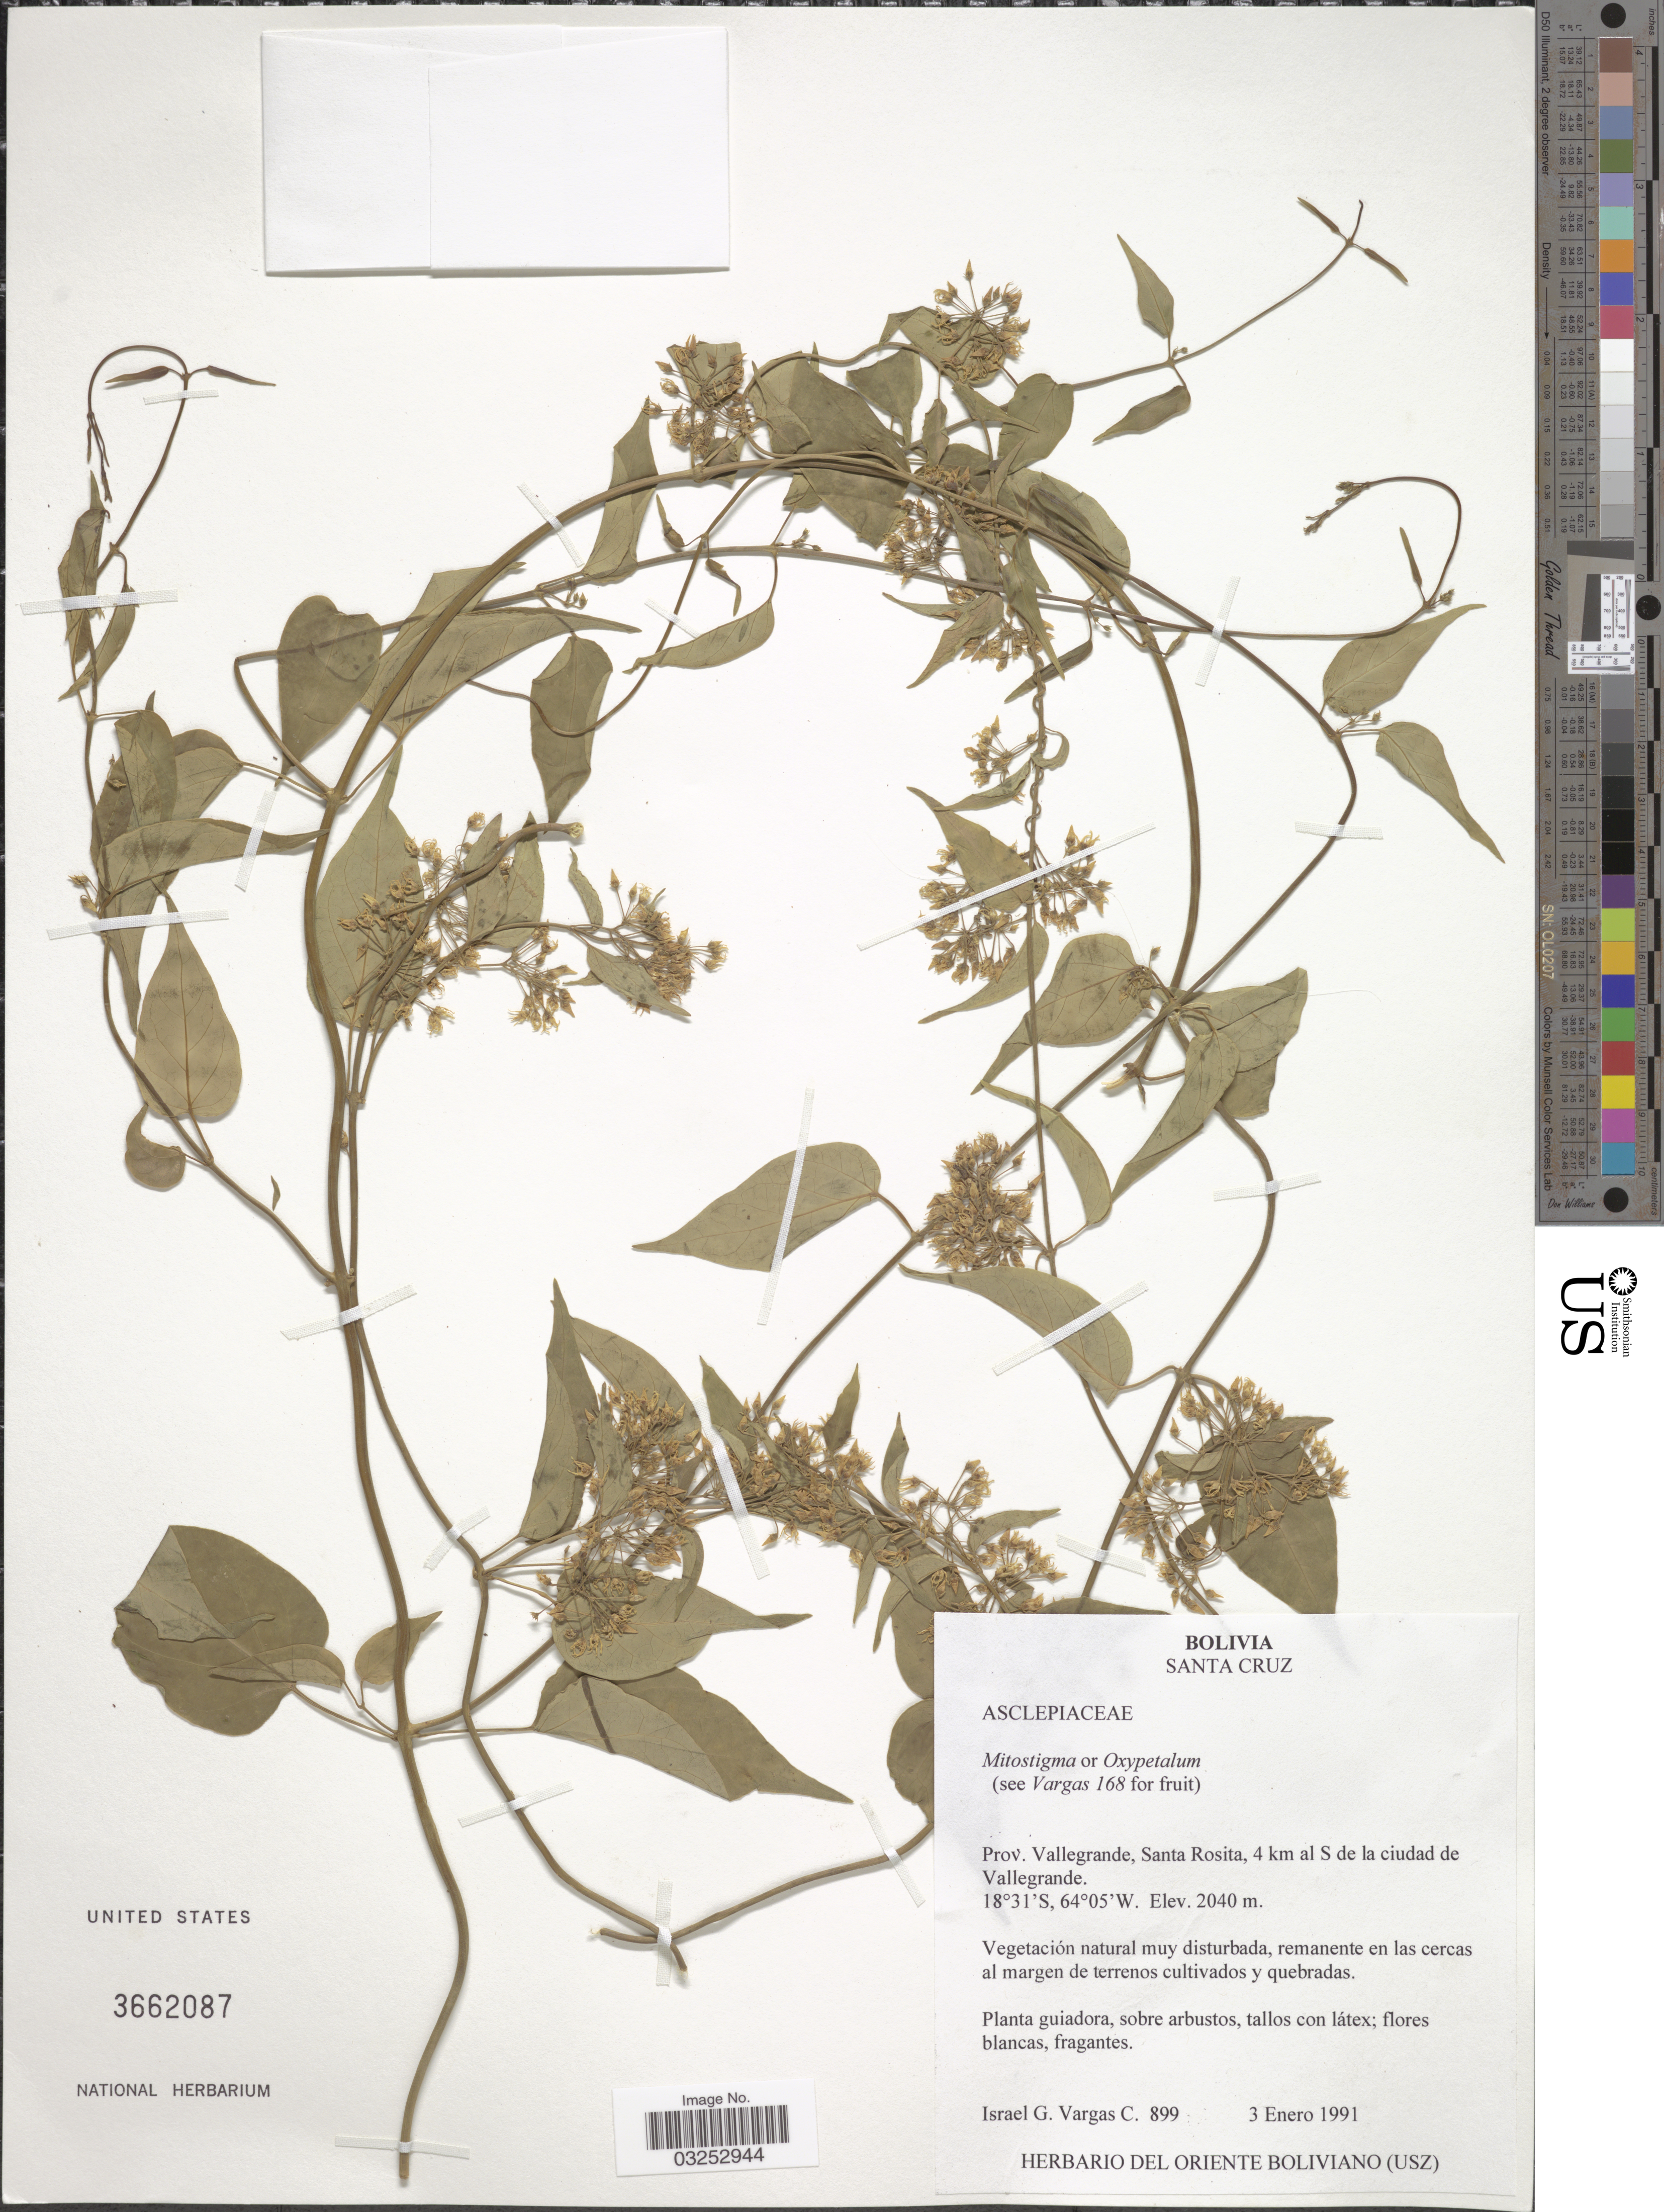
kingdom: Plantae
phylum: Tracheophyta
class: Magnoliopsida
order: Gentianales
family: Apocynaceae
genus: Mitostigma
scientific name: Mitostigma sp.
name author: Trautv.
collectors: I. G. Vargas C.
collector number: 899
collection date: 1991-01-03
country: Bolivia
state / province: Santa Cruz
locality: Prov. Vallegrande, Santa Rosita, 4 km al S de la ciudad de Vallegrande.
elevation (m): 2040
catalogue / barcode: US 3662087